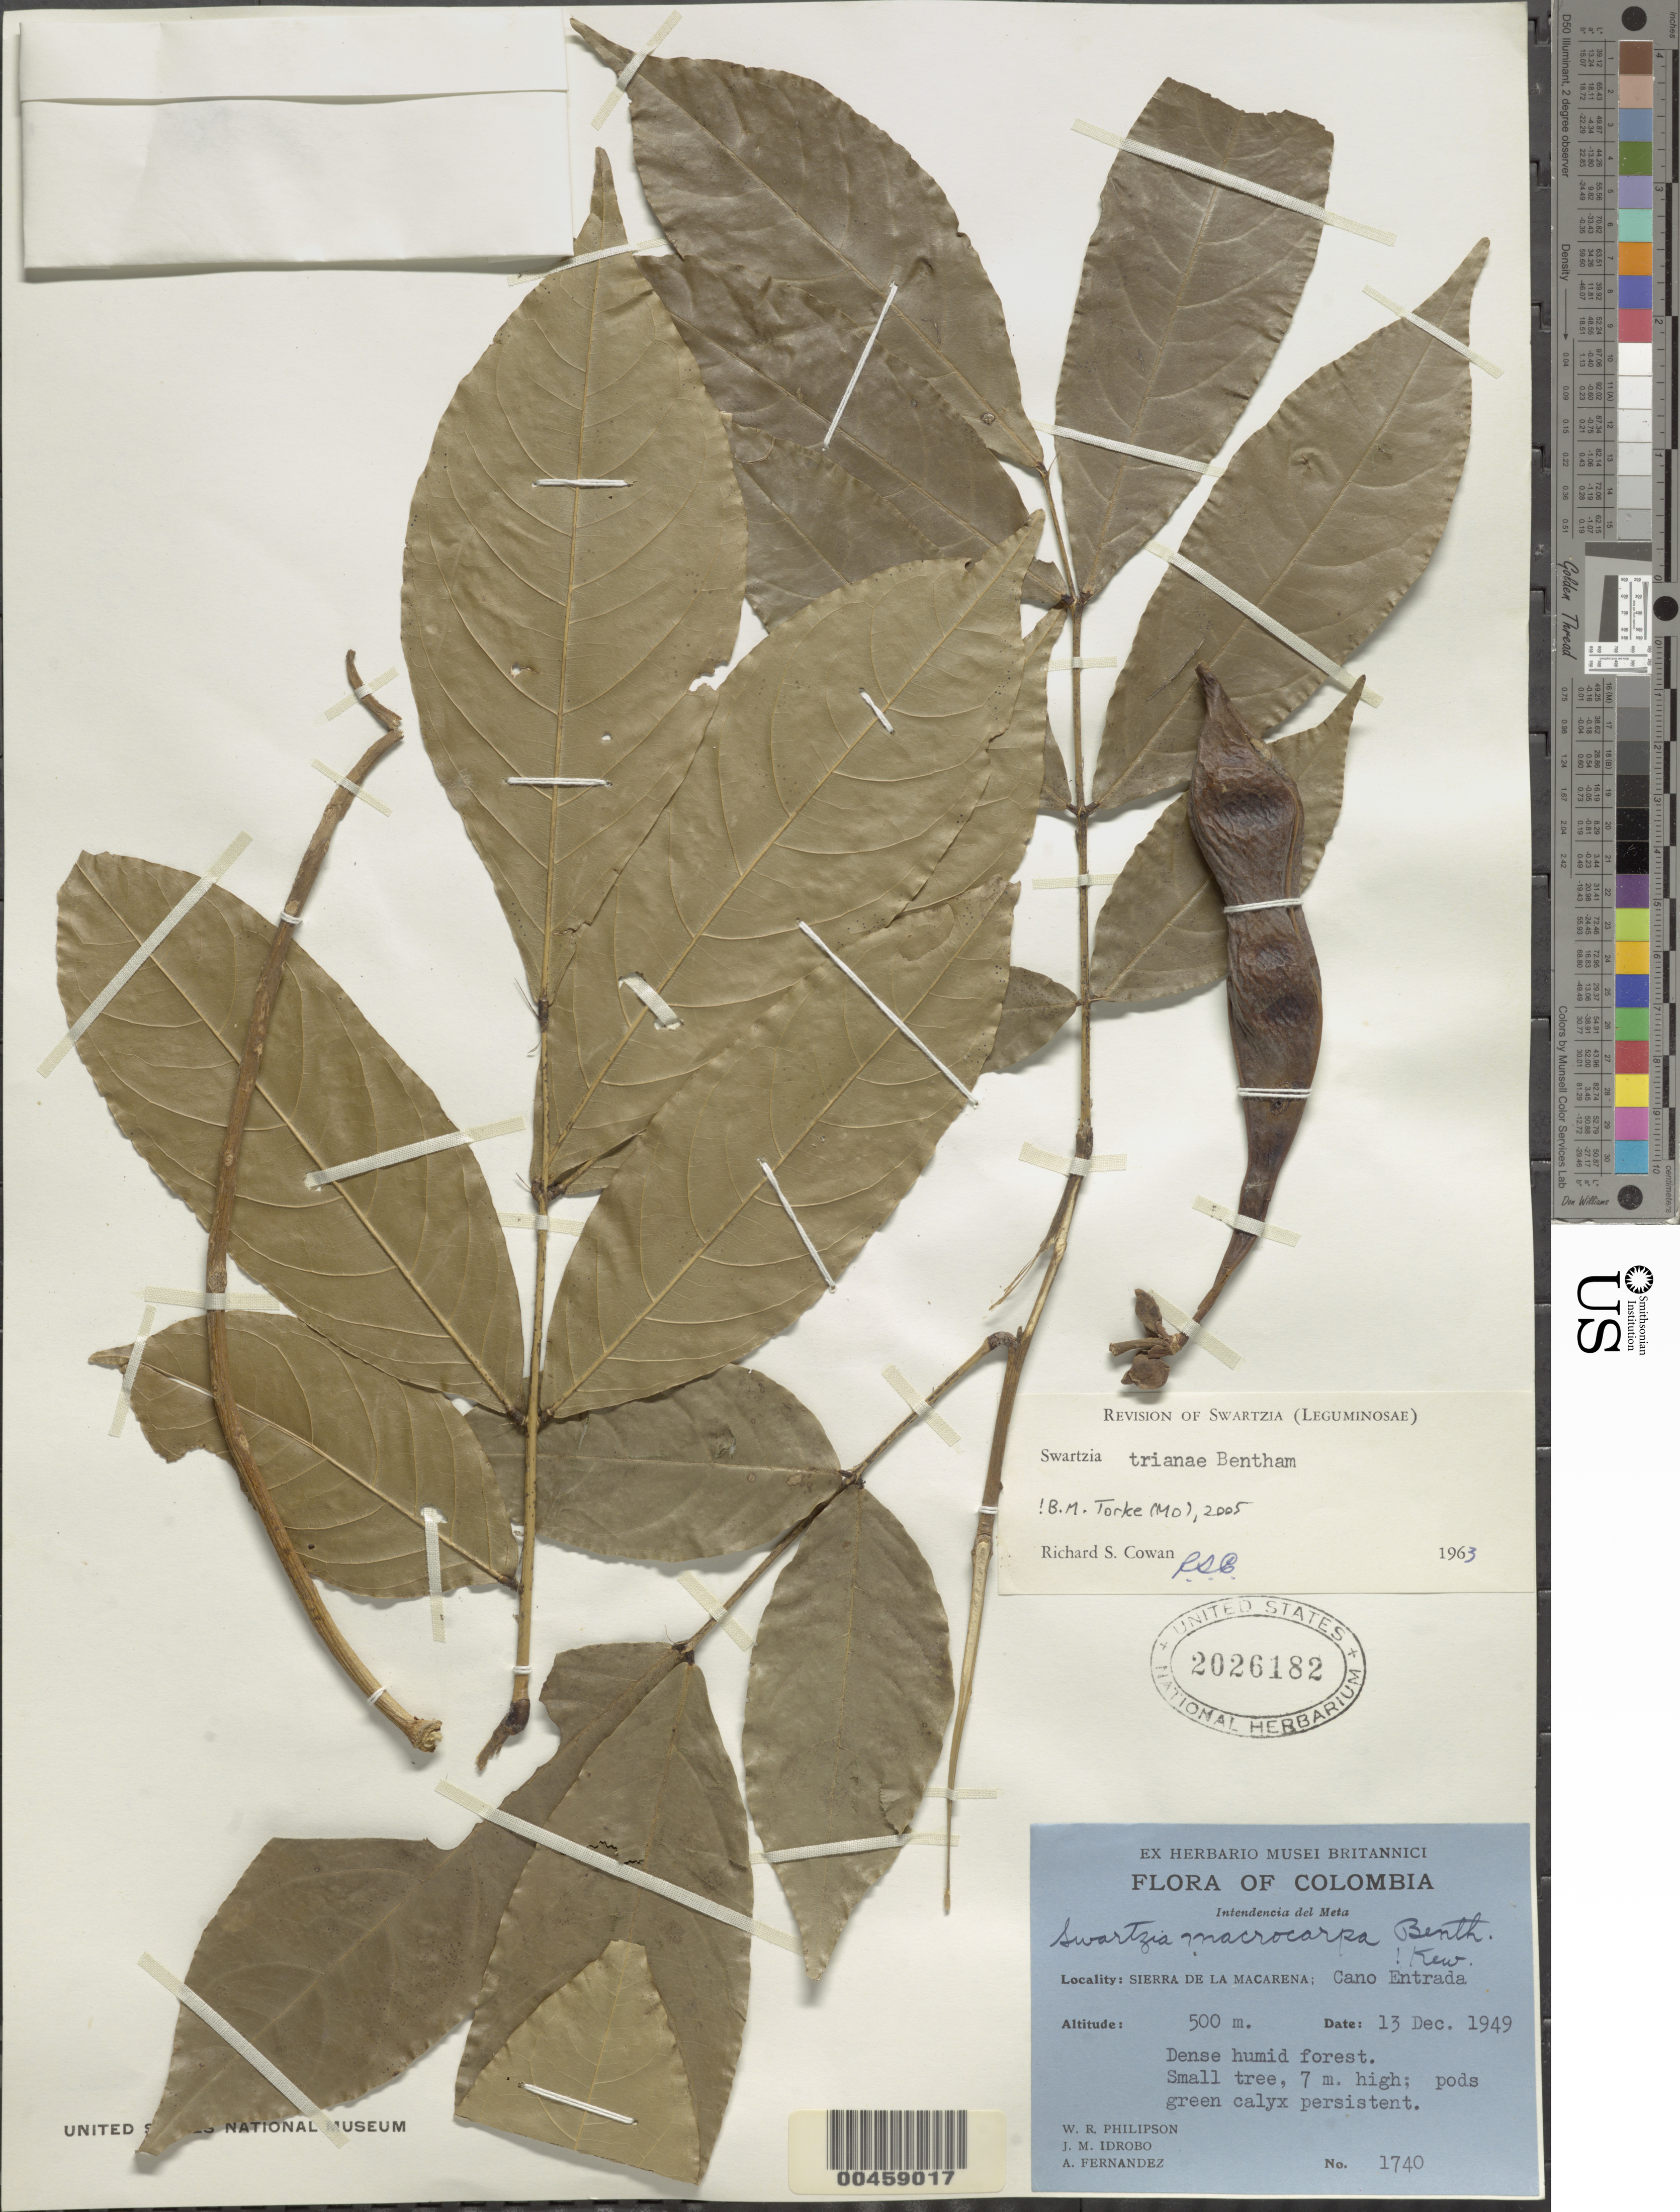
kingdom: Plantae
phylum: Tracheophyta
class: Magnoliopsida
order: Fabales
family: Fabaceae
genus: Swartzia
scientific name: Swartzia trianae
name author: Benth. in Mart.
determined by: Cowan, R. S.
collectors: W. R. Philipson, J. M. Idrobo & Á. Fernández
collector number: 1740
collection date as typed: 13 Dec 1949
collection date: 1949-12-13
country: Colombia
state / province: Meta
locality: Caño Entrada; Sierra de la Macarena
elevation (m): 500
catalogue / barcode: US 2026182